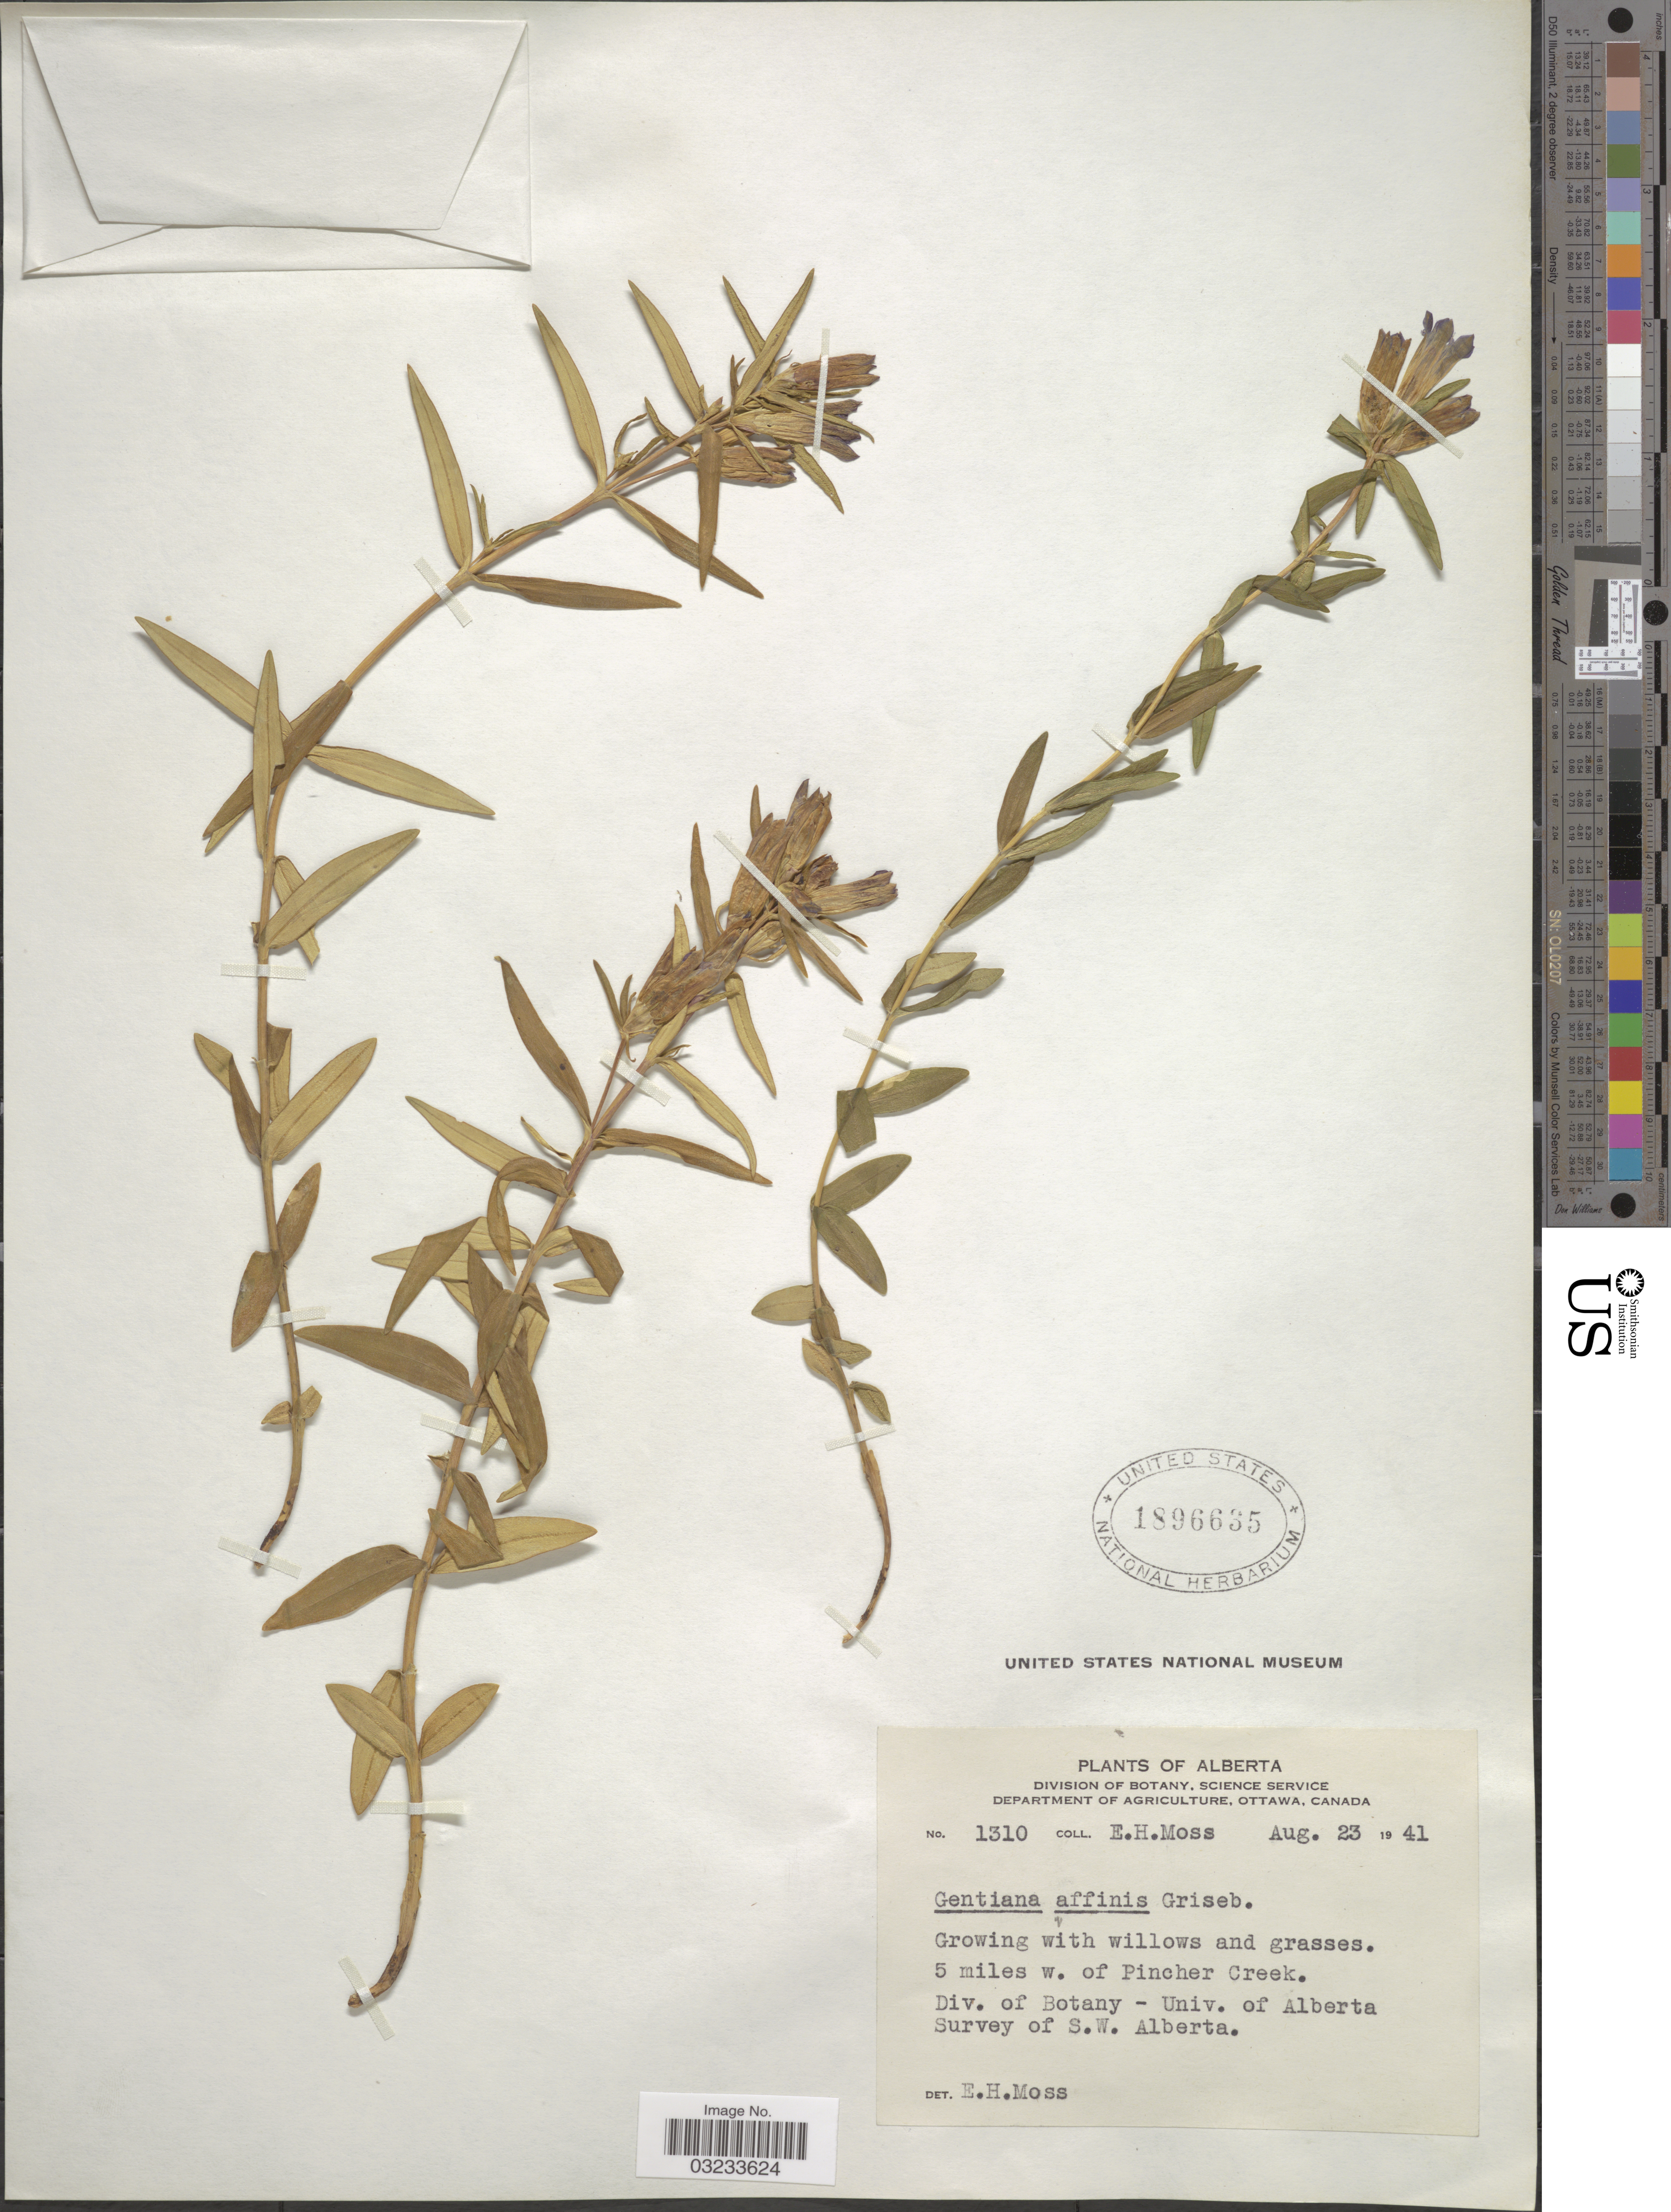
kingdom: Plantae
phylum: Tracheophyta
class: Magnoliopsida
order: Gentianales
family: Gentianaceae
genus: Gentiana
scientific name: Gentiana affinis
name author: Griseb.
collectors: E. Moss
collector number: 1310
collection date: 1941-08-23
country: Canada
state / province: Alberta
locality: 5 miles w. of Pincher Creek. Div. of Botany - Univ. of Alberta Survey of S.W. Alberta. [unsure placement]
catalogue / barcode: US 1896635